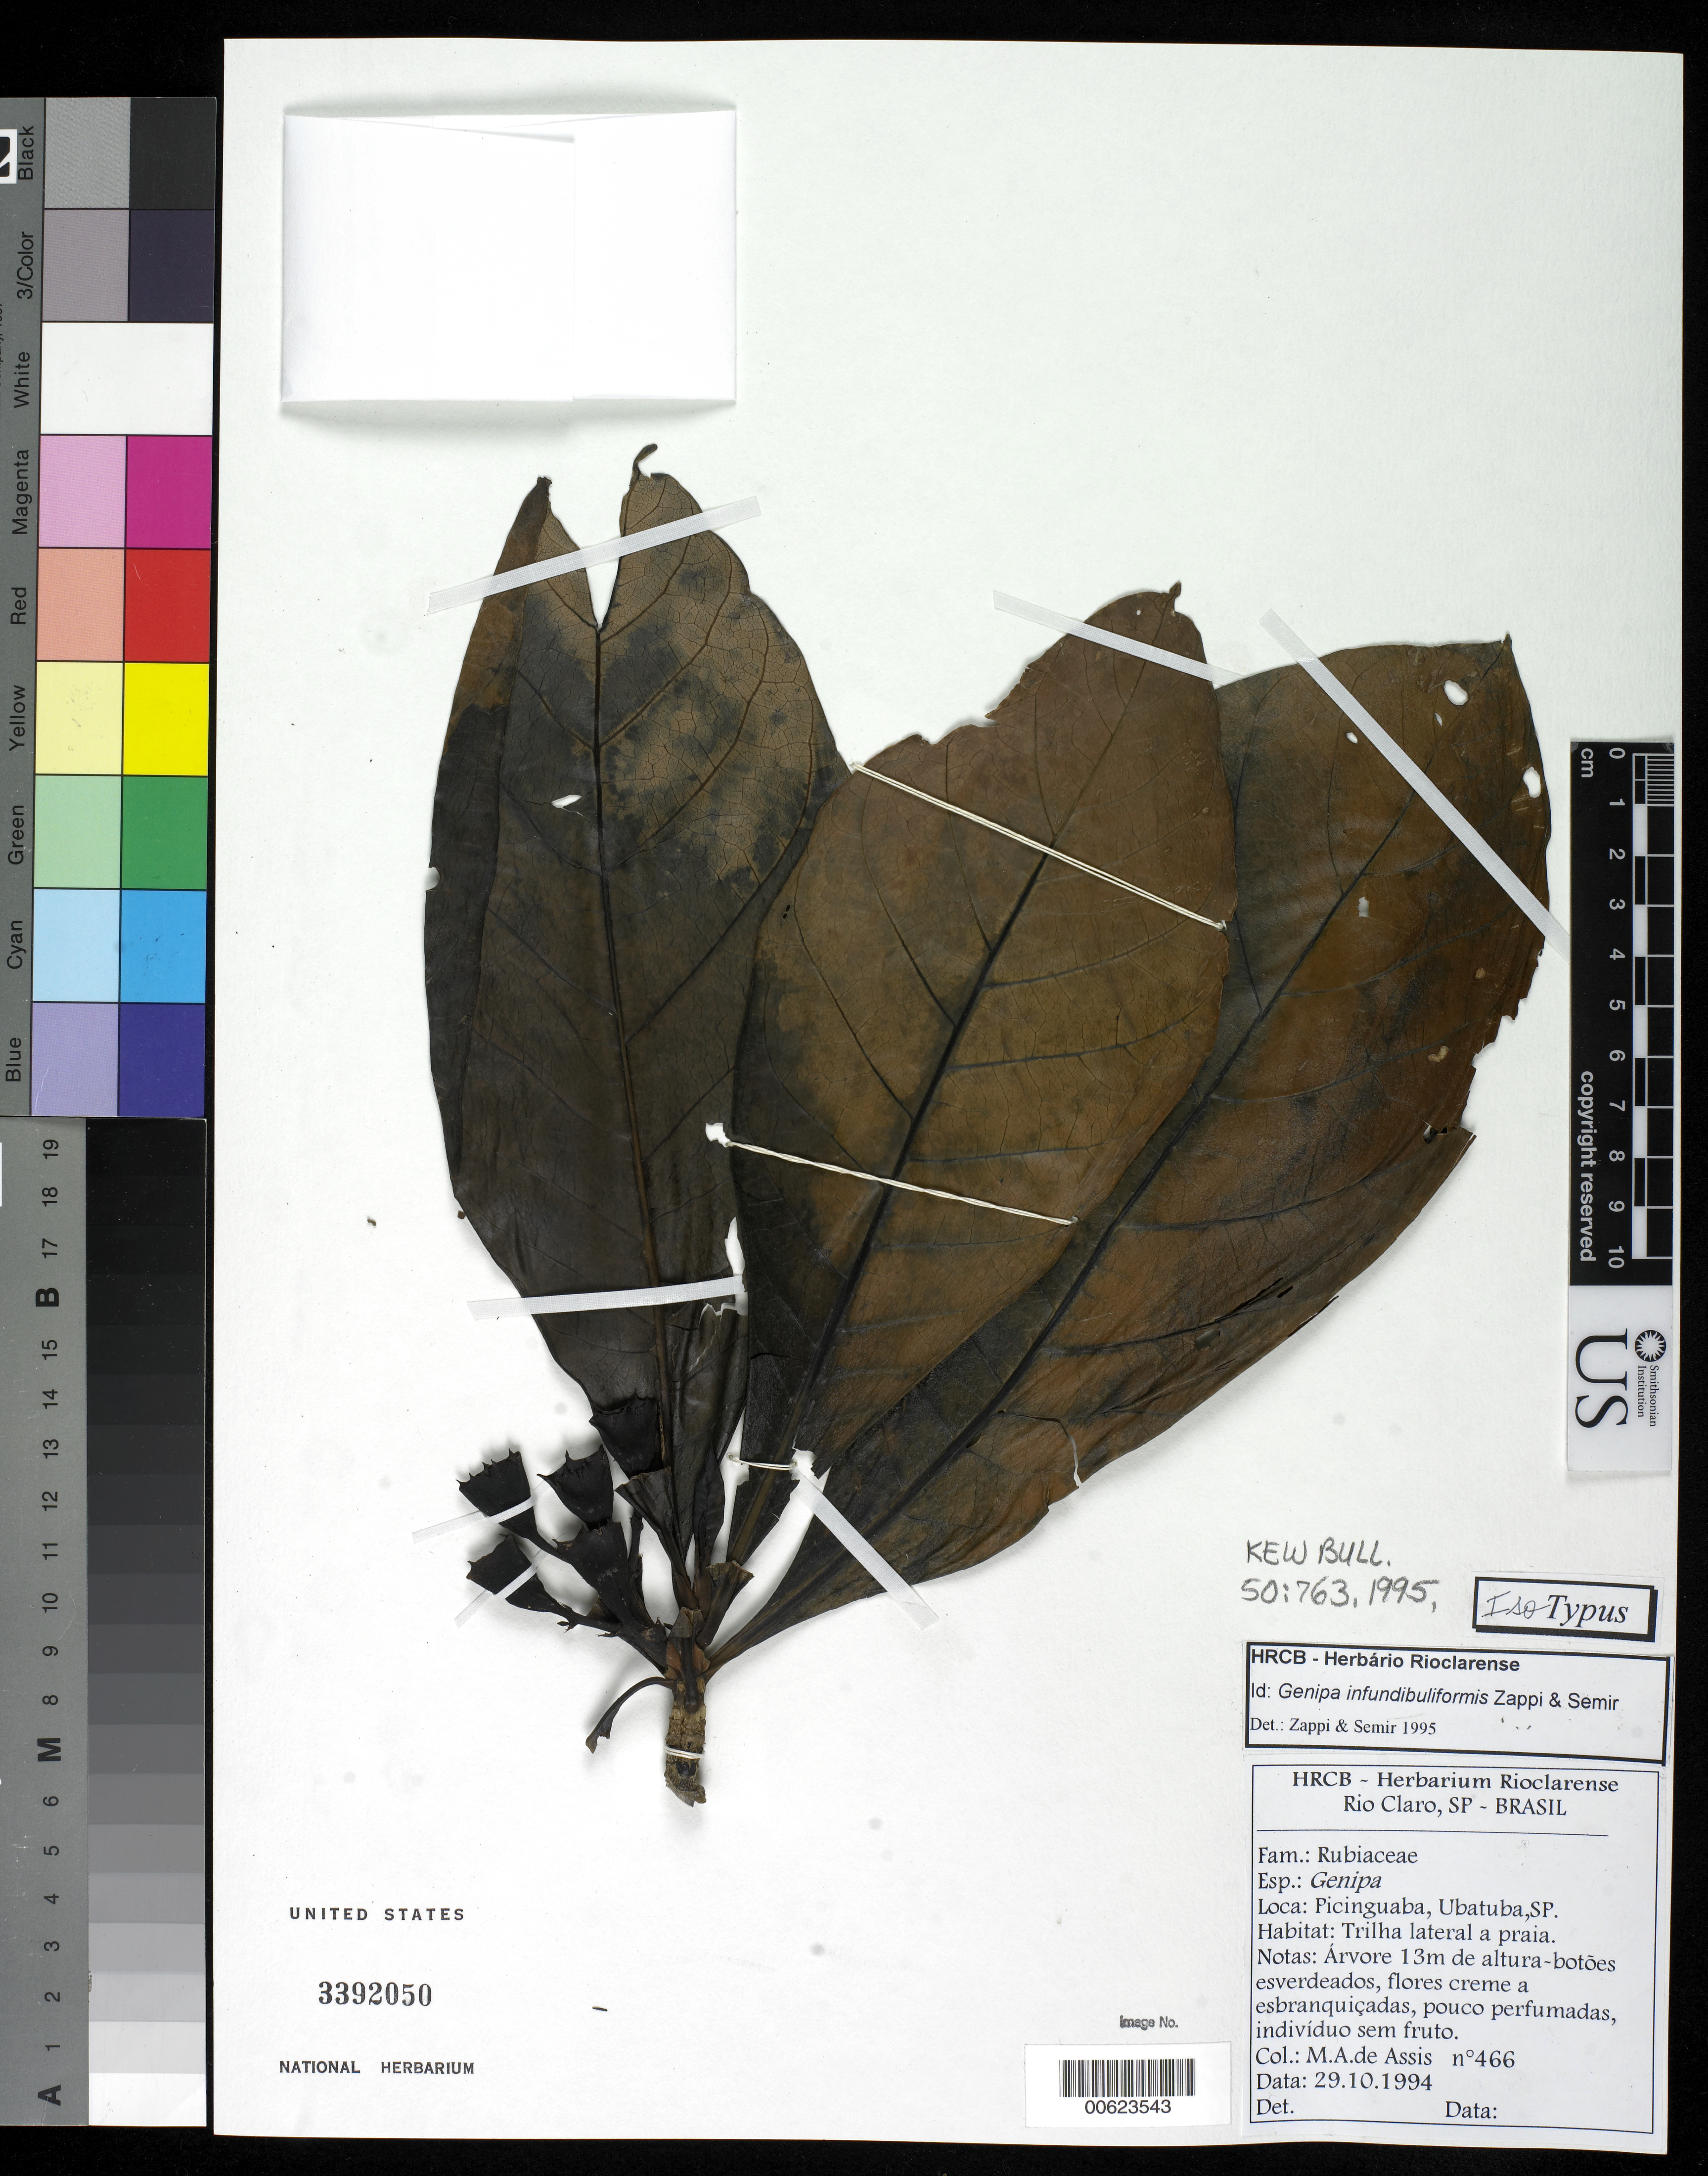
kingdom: Plantae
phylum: Tracheophyta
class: Magnoliopsida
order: Gentianales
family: Rubiaceae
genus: Genipa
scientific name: Genipa infundibuliformis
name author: Zappi & Semir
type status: Isotype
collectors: M. de Assis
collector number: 466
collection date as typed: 29 Oct 1994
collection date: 1994-10-29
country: Brazil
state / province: São Paulo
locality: Picinguaba, Ubatuba.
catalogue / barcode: US 3392050